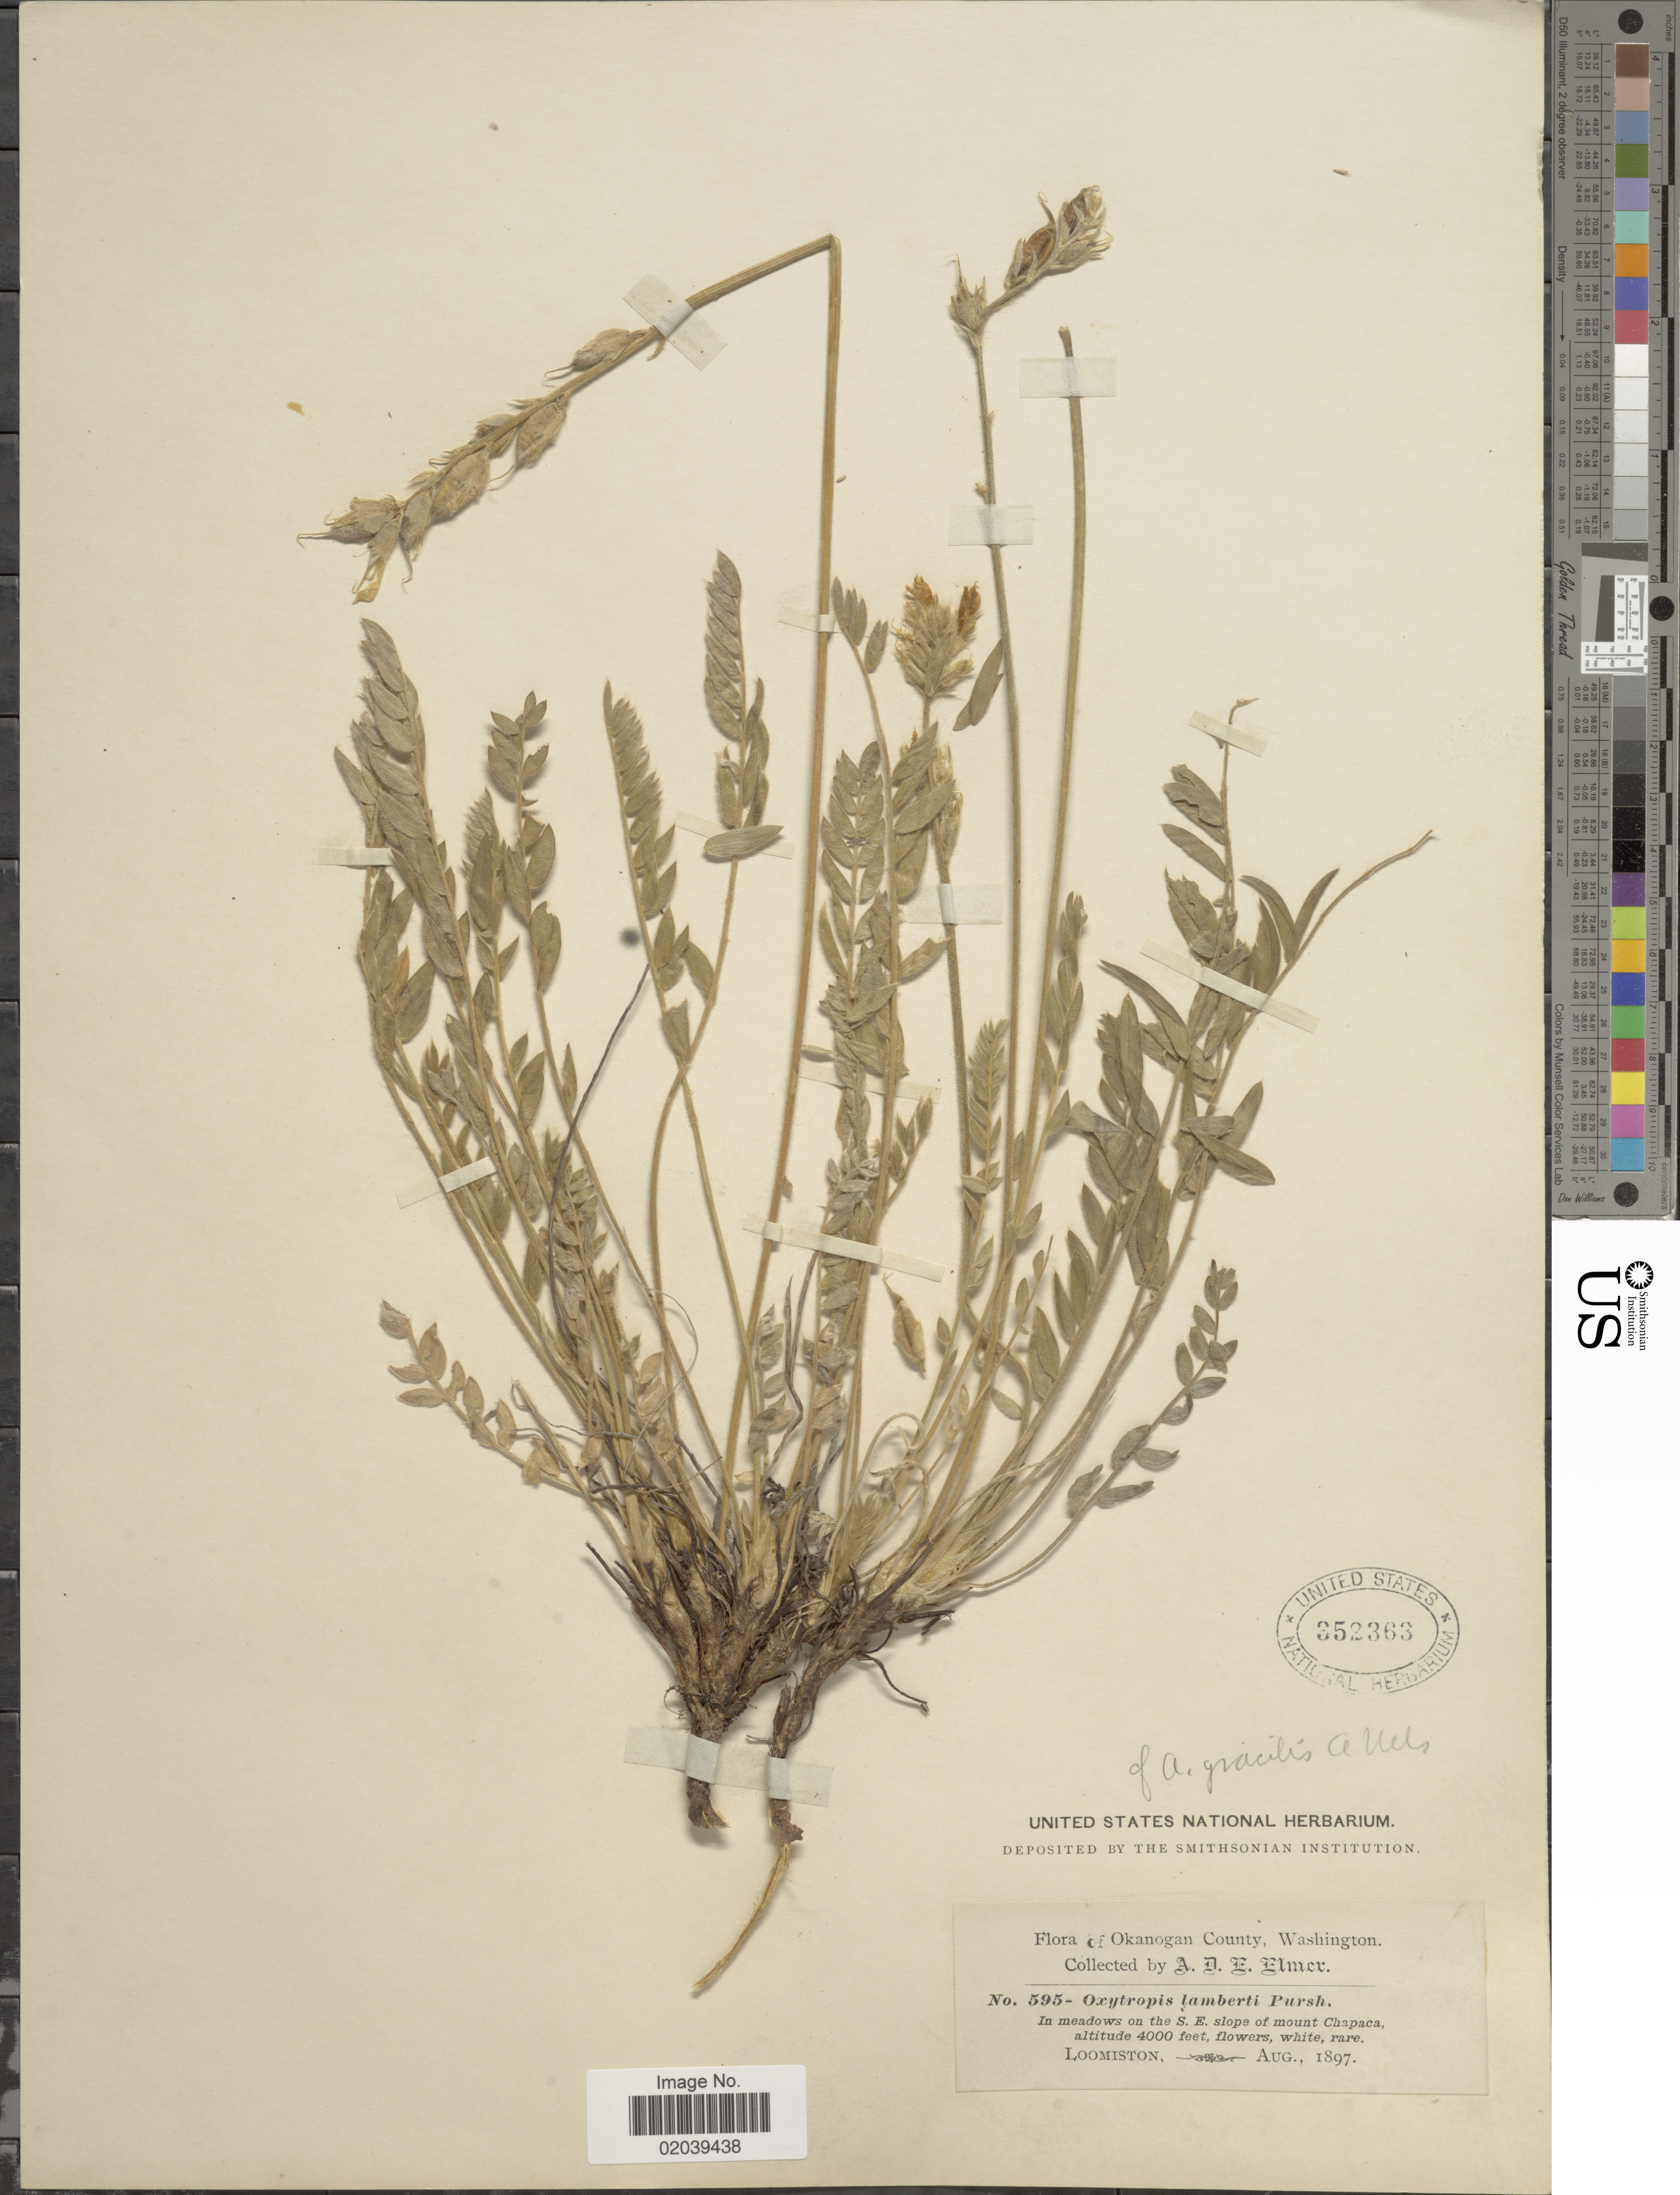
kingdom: Plantae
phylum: Tracheophyta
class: Magnoliopsida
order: Fabales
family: Fabaceae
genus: Oxytropis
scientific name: Oxytropis campestris var. gracilis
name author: (A. Nelson) Barneby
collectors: A. D. E. Elmer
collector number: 595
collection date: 1897-08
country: United States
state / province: Washington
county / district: Okanogan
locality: Okanogan County. in meadows on the S.E. slope of mount Chapaca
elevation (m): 1219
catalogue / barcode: US 352363